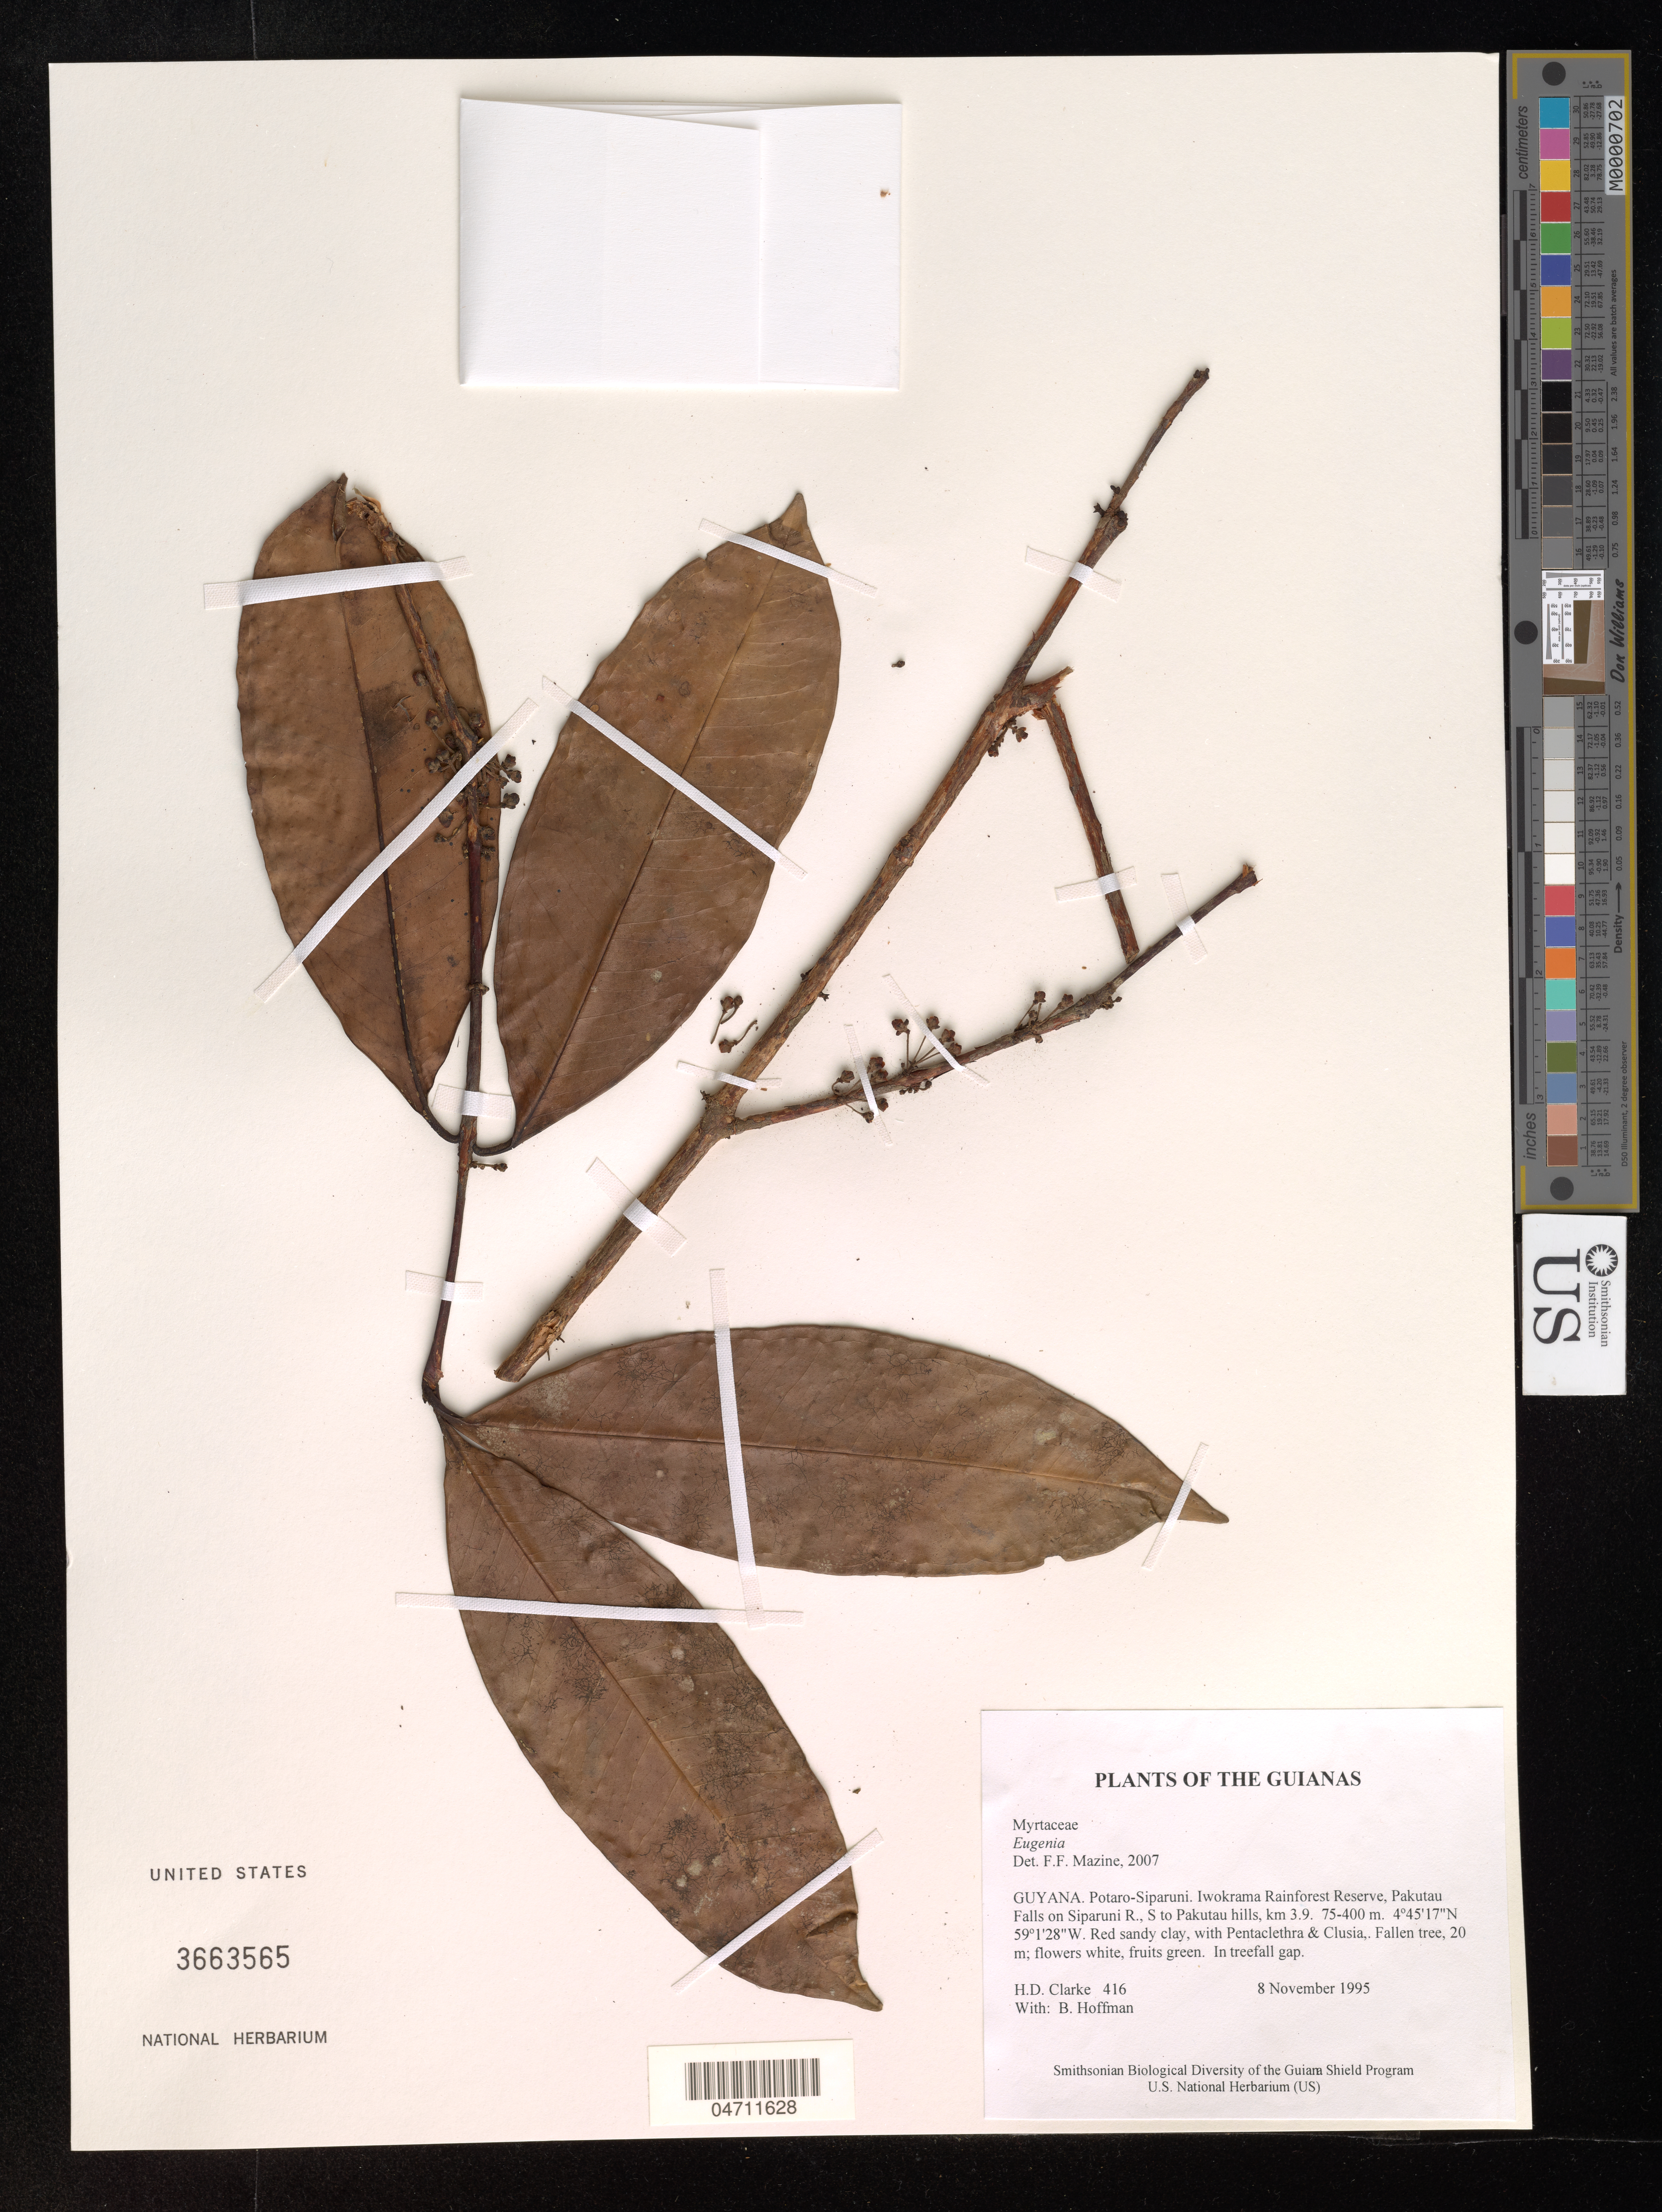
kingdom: Plantae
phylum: Tracheophyta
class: Magnoliopsida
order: Myrtales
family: Myrtaceae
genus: Eugenia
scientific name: Eugenia sp.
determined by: Mazine, Fiorella F.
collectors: H. D. Clarke & B. Hoffman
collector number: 416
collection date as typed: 8 November 1995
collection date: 1995-11-08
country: Guyana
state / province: Potaro-Siparuni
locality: Iwokrama Rainforest Reserve, Pakutau Falls on Siparuni R., S to Pakutau hills, km 3.9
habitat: Red sandy clay, with Pentaclethra & Clusia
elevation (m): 75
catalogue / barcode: US 3663565